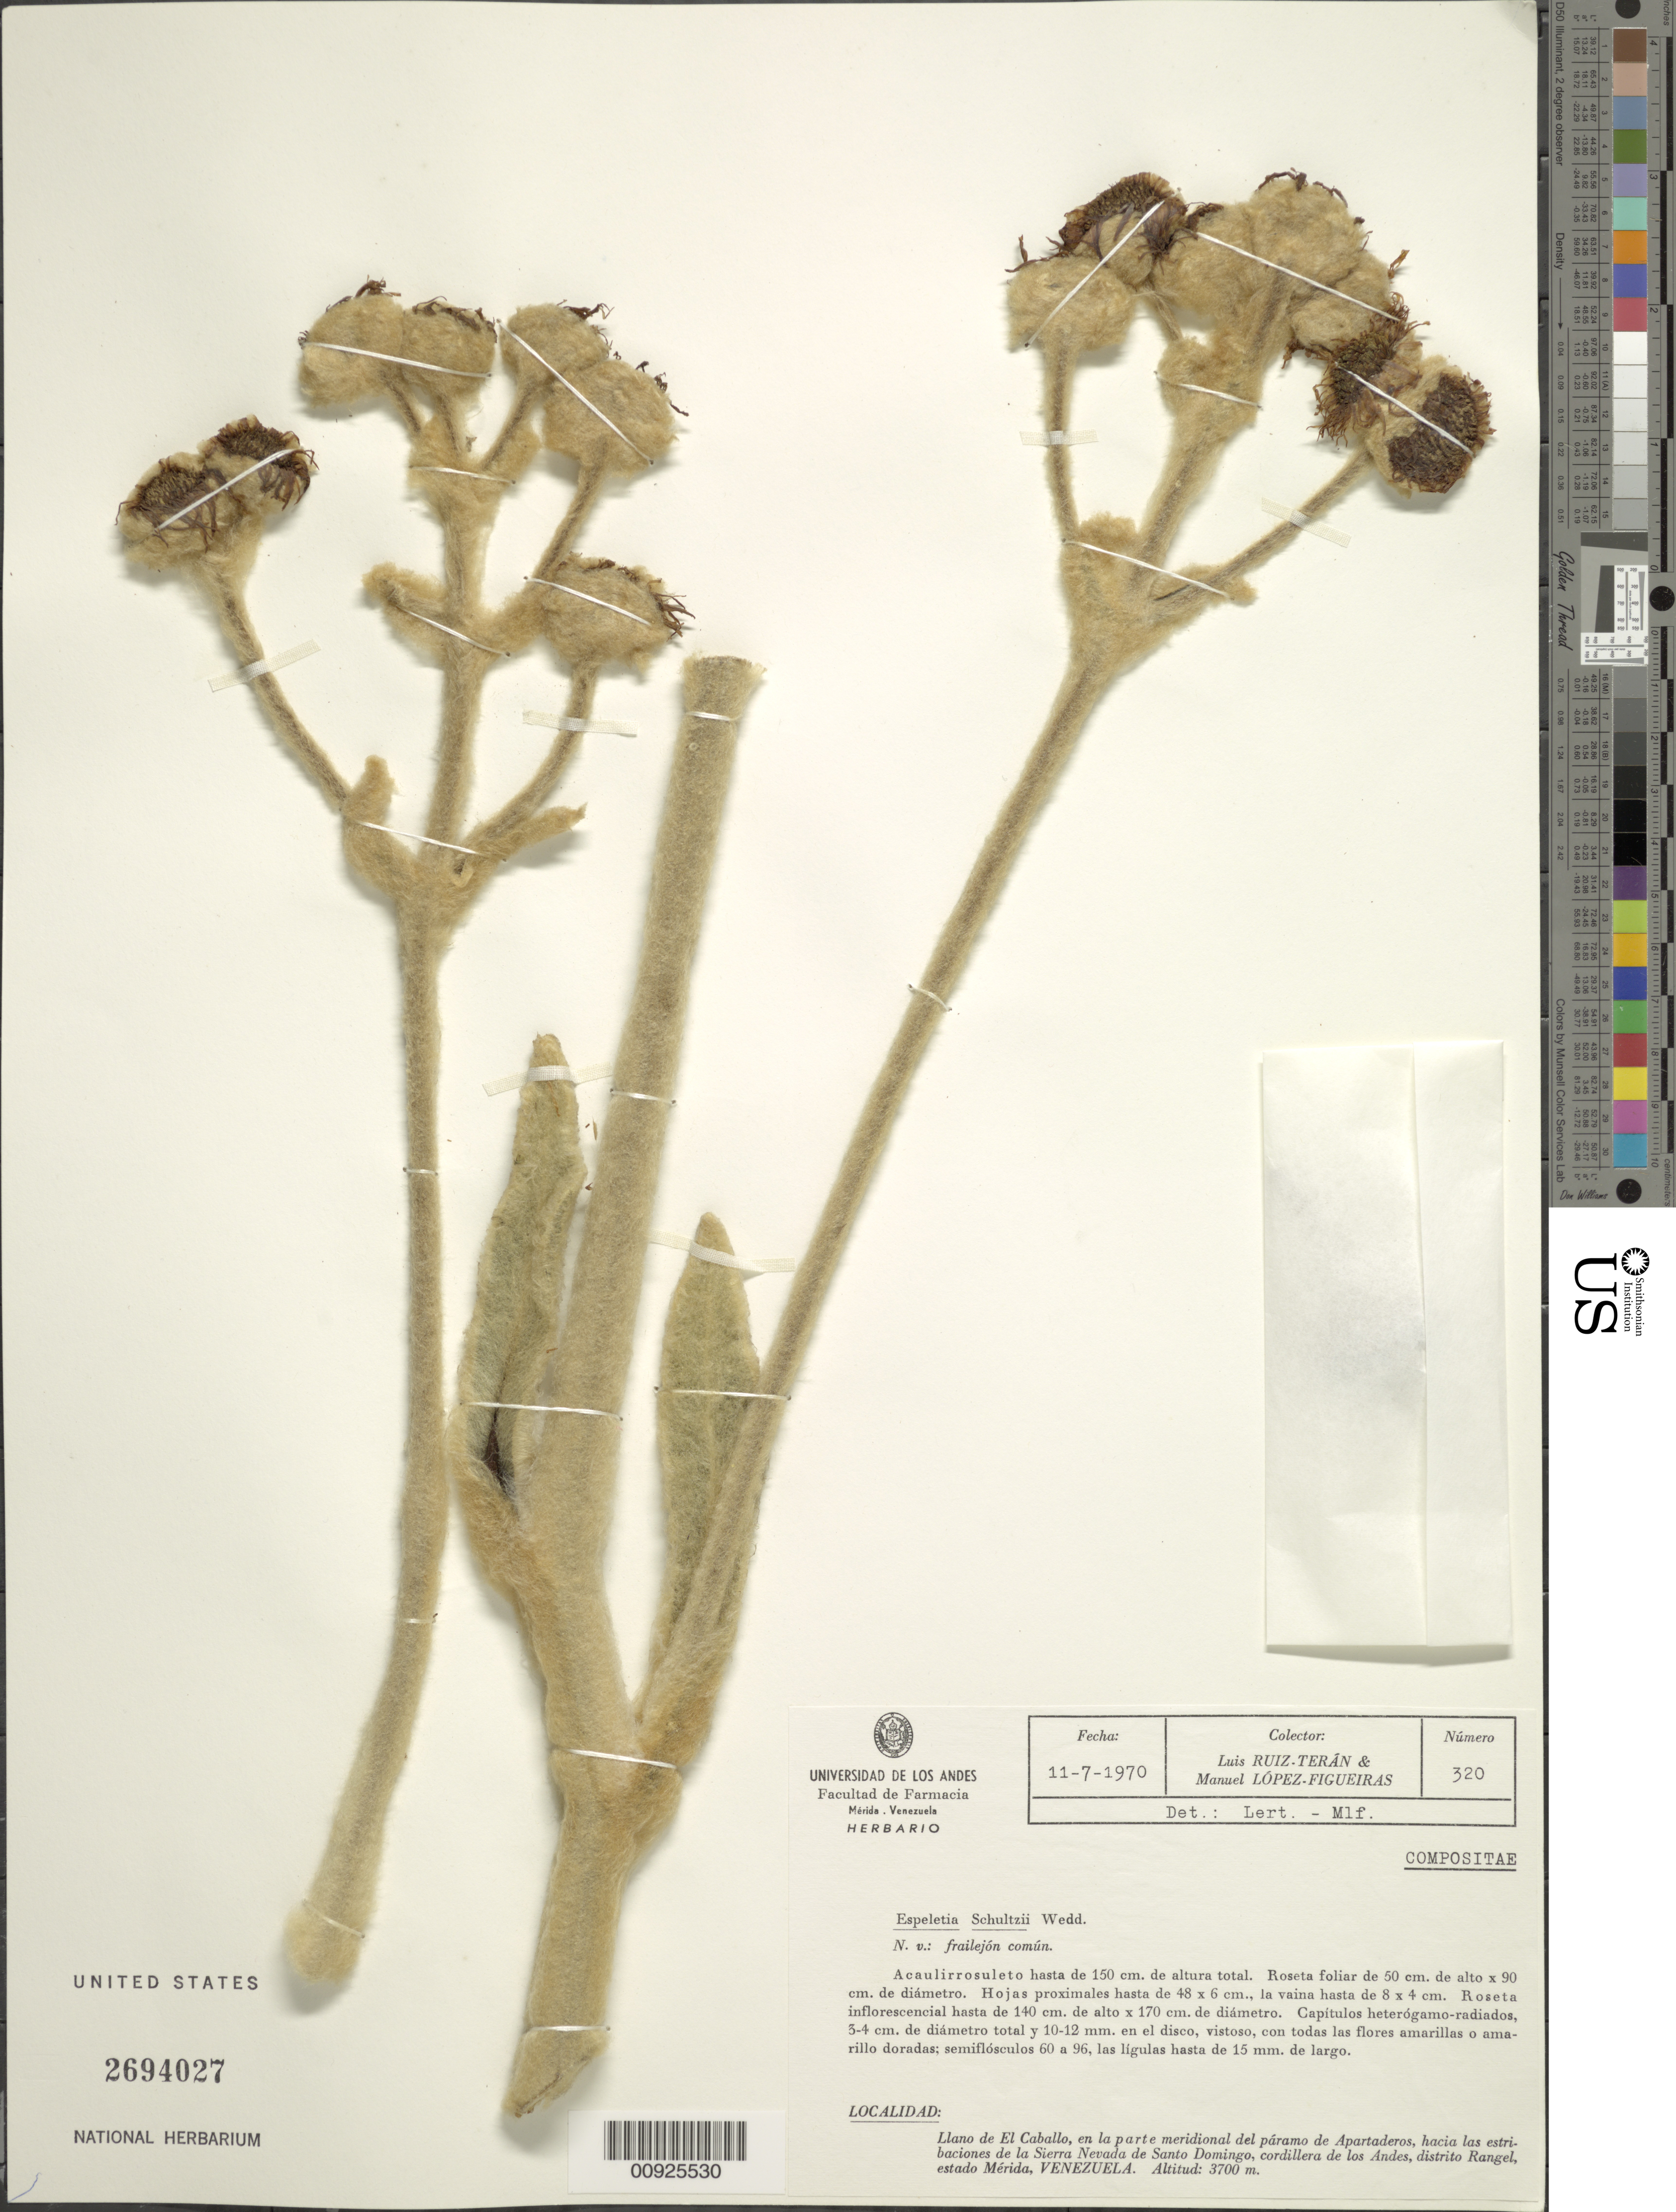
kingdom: Plantae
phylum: Tracheophyta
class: Magnoliopsida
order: Asterales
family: Asteraceae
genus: Espeletia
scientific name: Espeletia schultzii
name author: Wedd.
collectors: L. E. Ruíz-Terán & M. López Figueiras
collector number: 320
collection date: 1970-07-11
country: Venezuela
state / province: Mérida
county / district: Rangel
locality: P. de Apartaderos. Llano de El Caballo, parte meridional del Páramo de Apartaderos, hacia las estribaciones de la Sierra Nevada de Santon Domingo, Cordillera de los Andes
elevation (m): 3700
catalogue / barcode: US 2694027